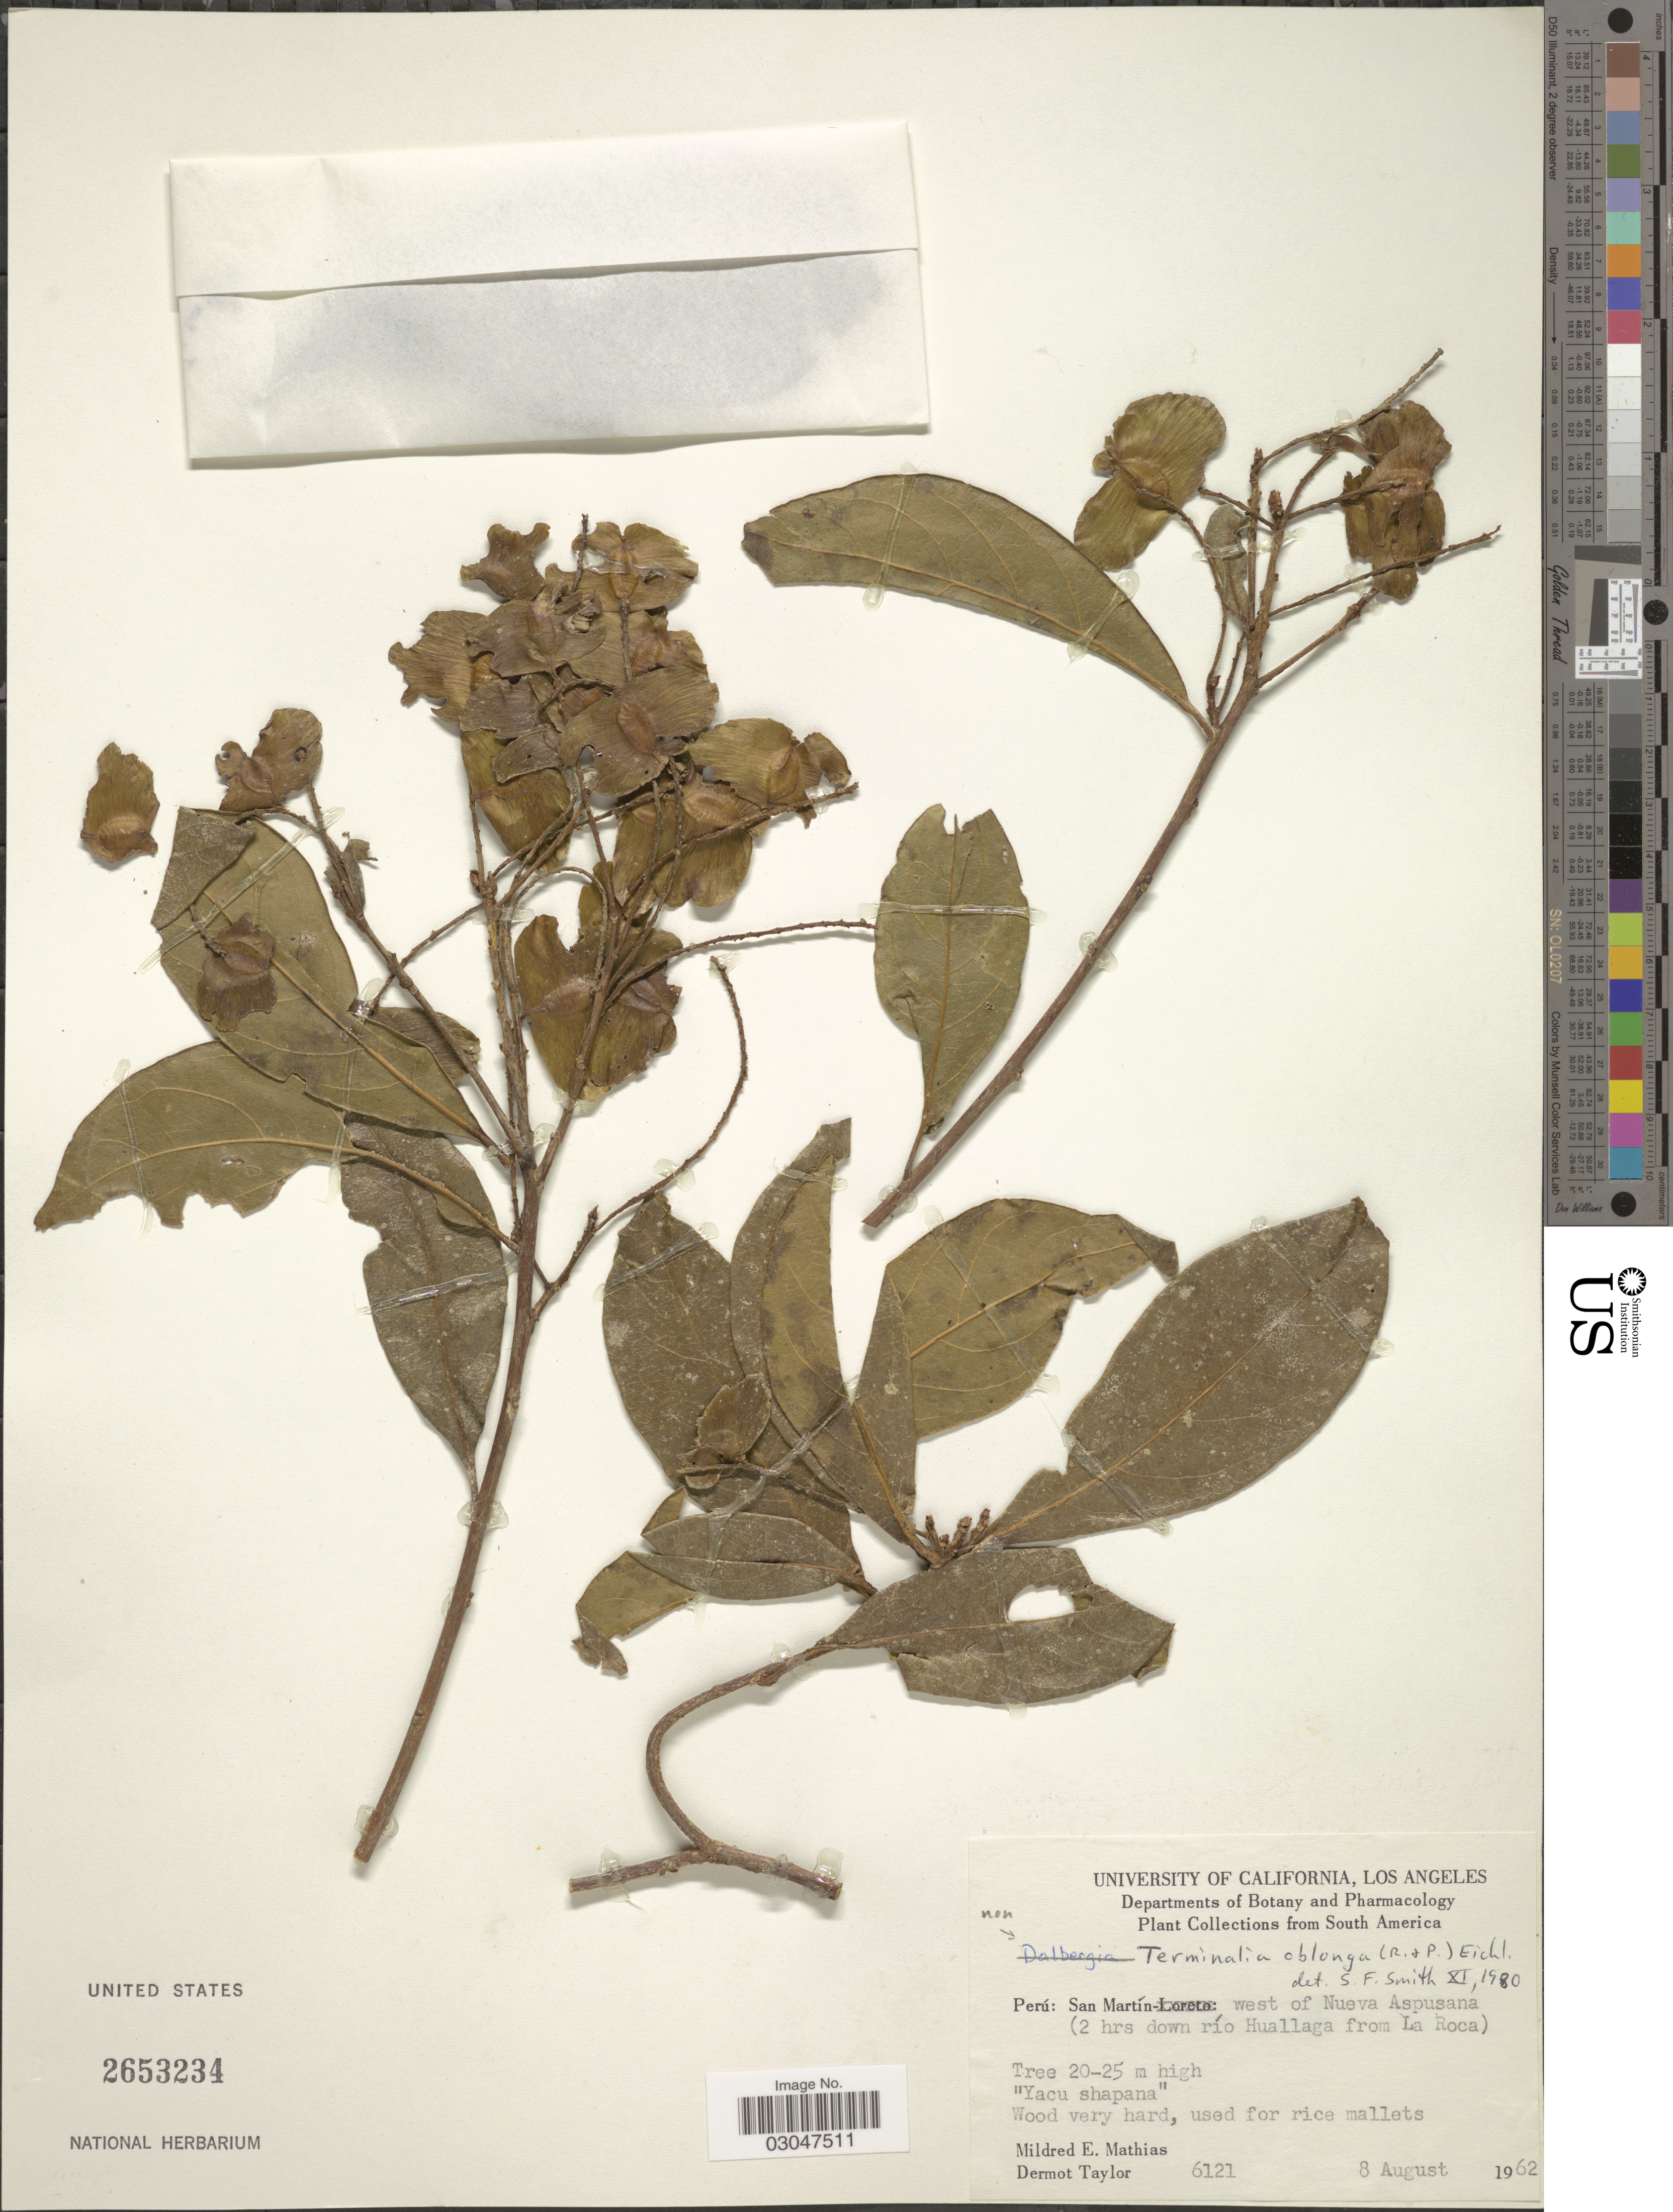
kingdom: Plantae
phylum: Tracheophyta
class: Magnoliopsida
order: Myrtales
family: Combretaceae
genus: Terminalia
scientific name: Terminalia oblonga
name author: (Ruiz & Pav.) Steud.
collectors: M. E. Mathias & D. Taylor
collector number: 6121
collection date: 1962-08-08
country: Peru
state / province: San Martín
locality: West of Nueva Aspusana (2 hrs down río Huallaga from La Roca).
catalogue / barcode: US 2653234